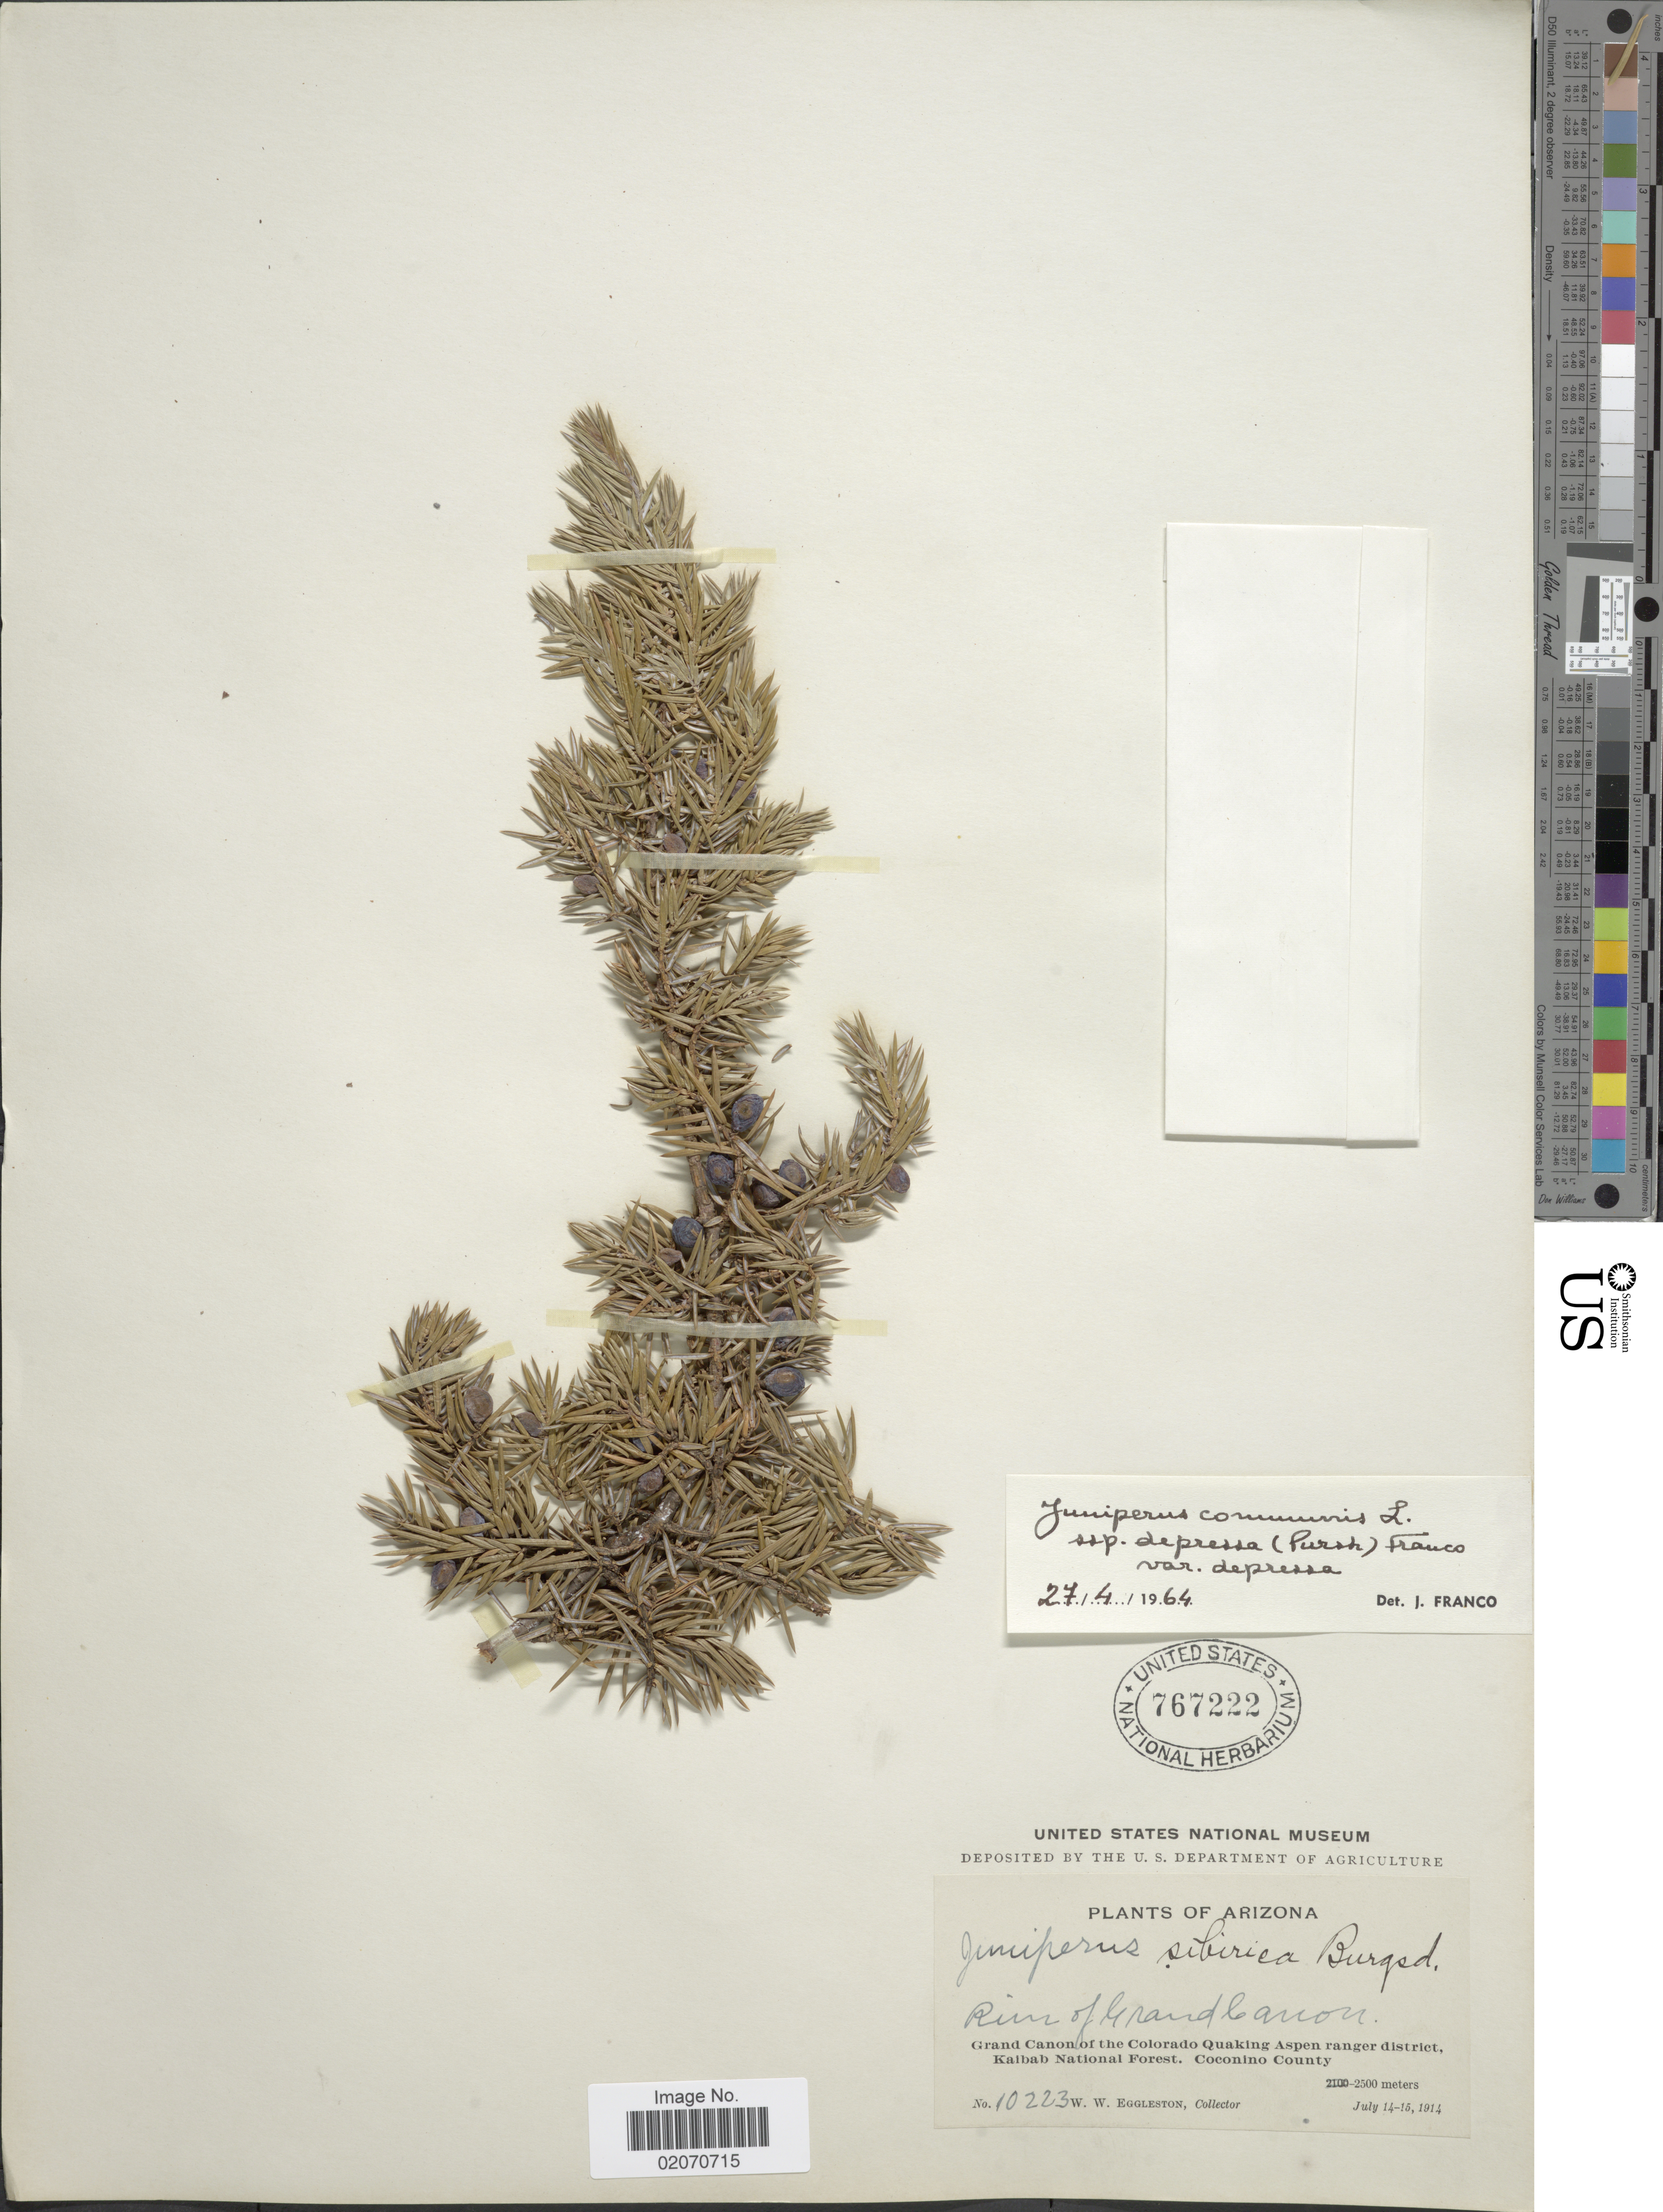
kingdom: Plantae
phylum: Tracheophyta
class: Pinopsida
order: Pinales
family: Cupressaceae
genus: Juniperus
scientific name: Juniperus communis subsp. depressa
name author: (Pursh) Franco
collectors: W. W. Eggleston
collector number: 10223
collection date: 1914-07-14/1914-07-15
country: United States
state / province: Arizona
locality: River of Grand Canon, Grand Canon of the Colorado Quaking Aspen ranger district, Kaibab National Forest. Coconino County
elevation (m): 2500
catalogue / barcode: US 767222